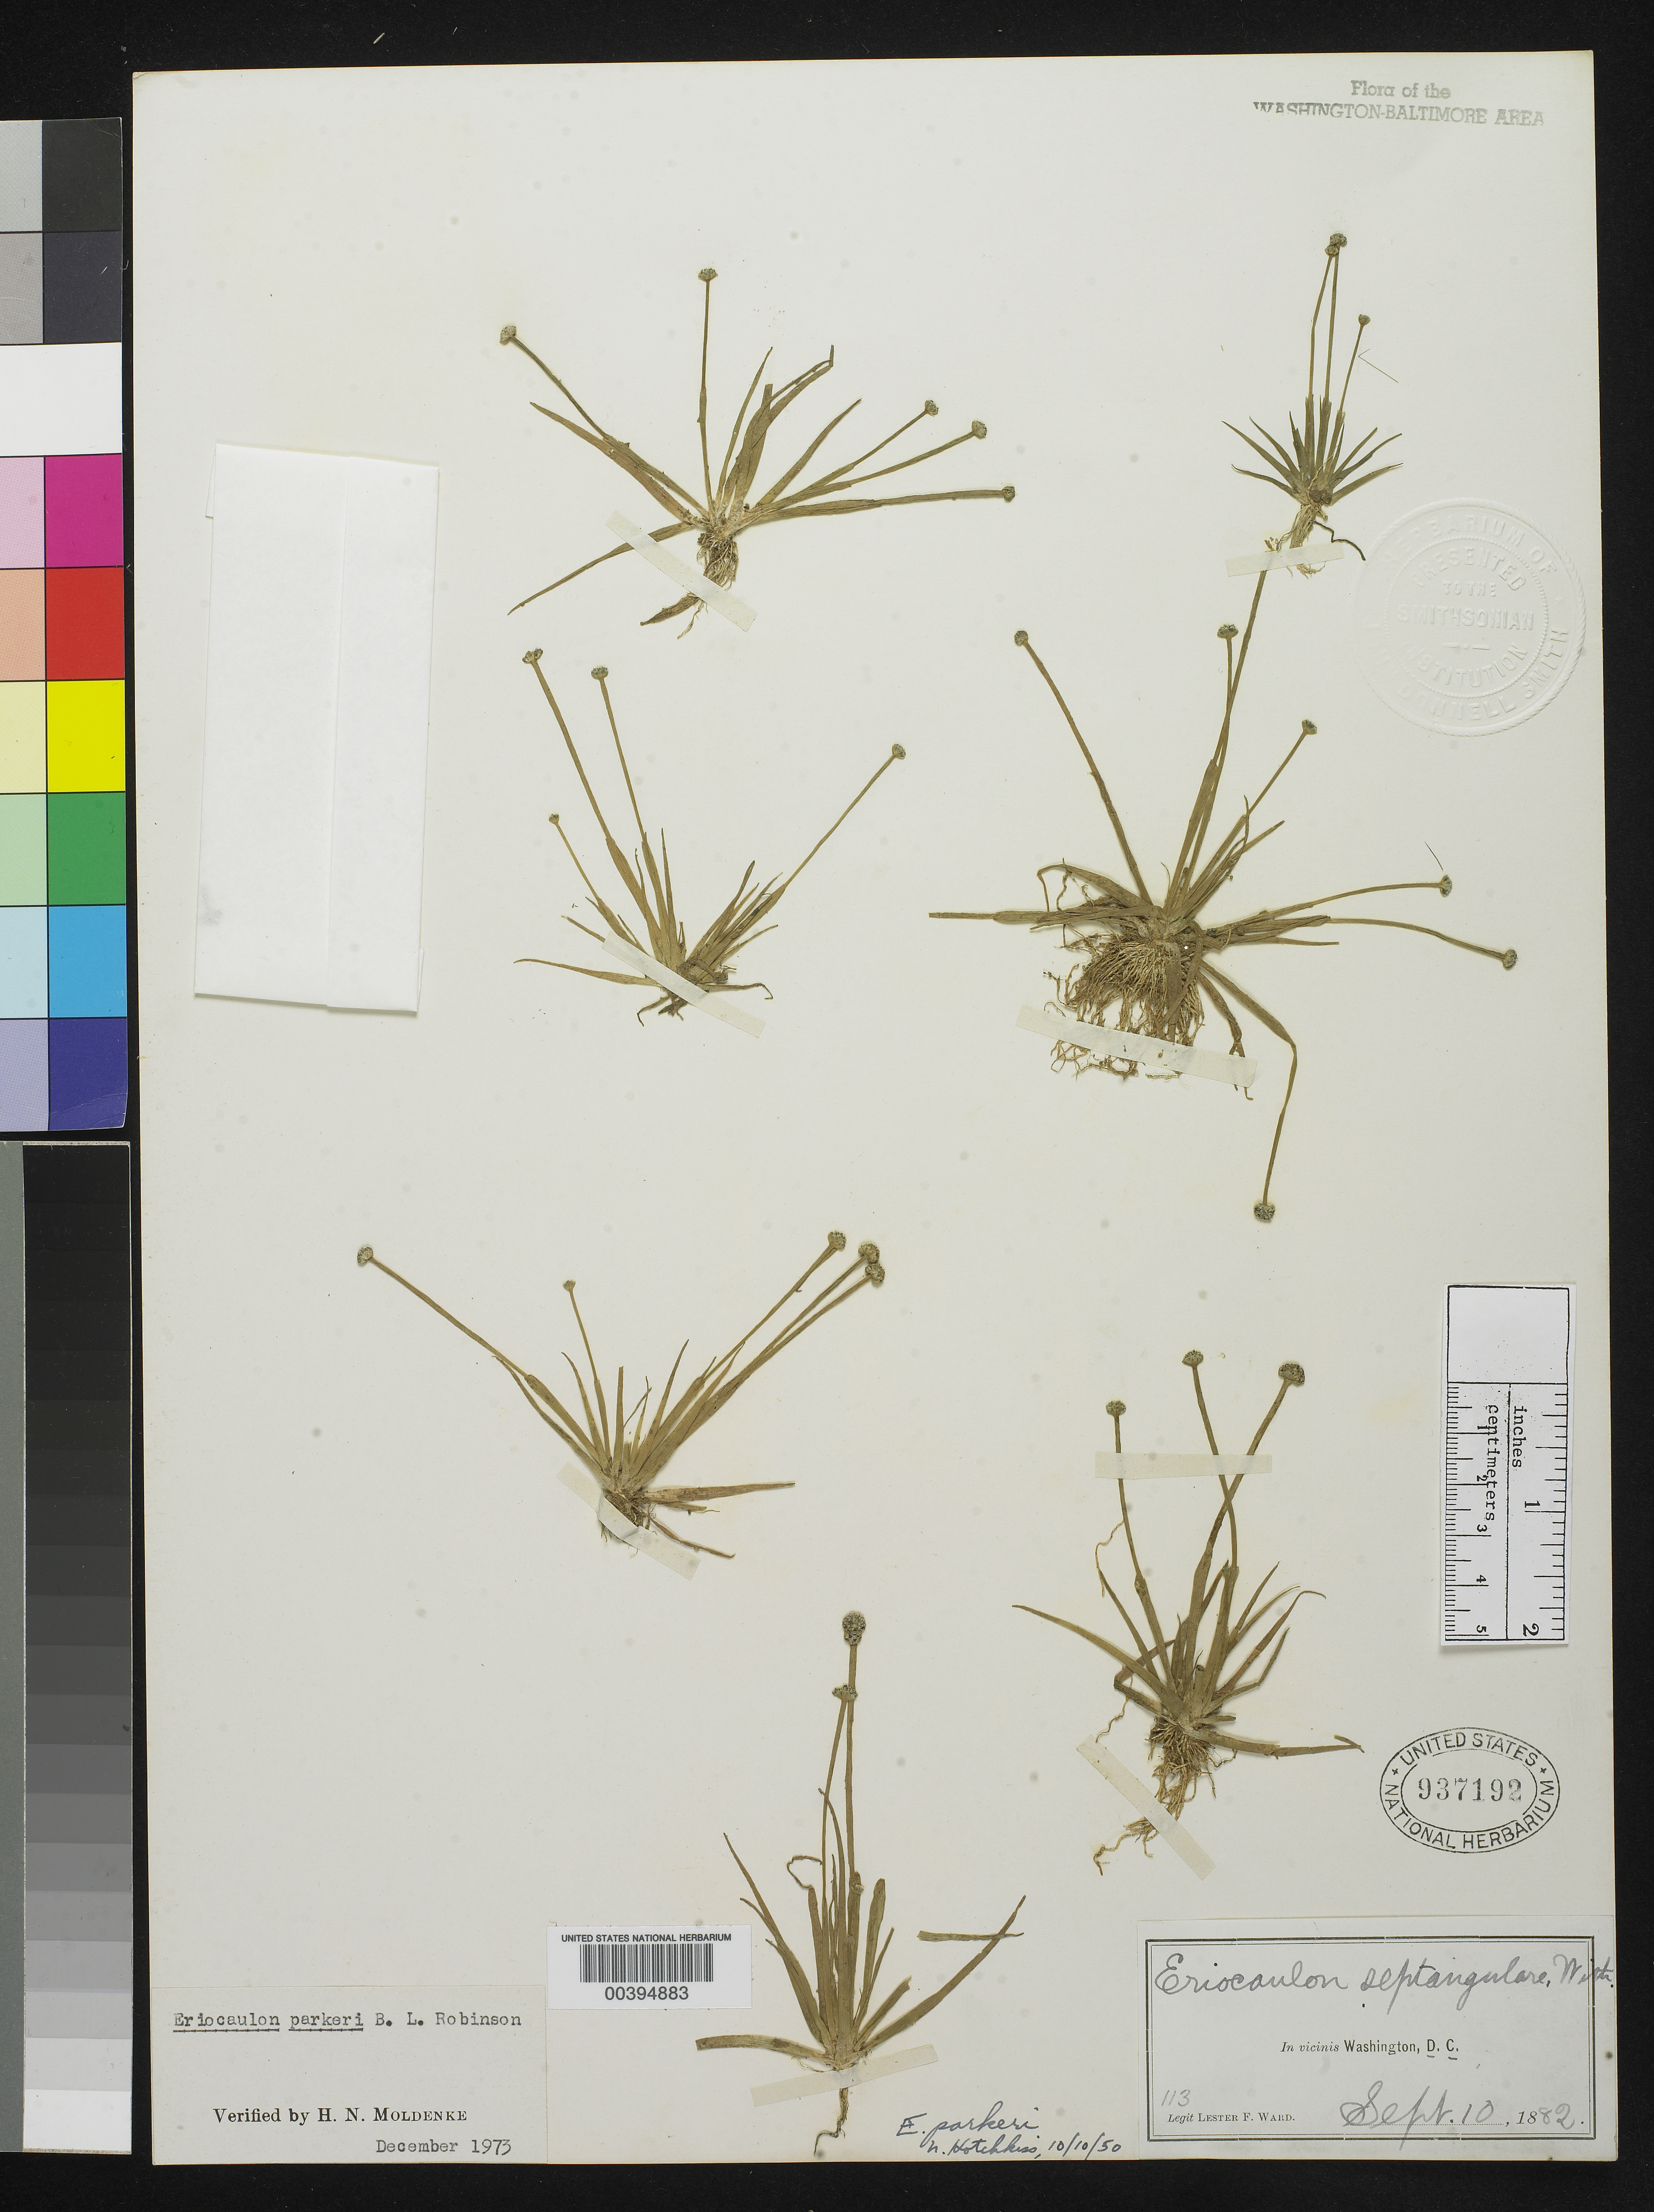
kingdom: Plantae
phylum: Tracheophyta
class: Liliopsida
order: Poales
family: Eriocaulaceae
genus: Eriocaulon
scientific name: Eriocaulon parkeri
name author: B.L. Rob.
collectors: L. F. Ward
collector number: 113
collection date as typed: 10 Sep 1882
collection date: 1882-09-10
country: United States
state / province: District of Columbia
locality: Vicinity of Washington, DC.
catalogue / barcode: US 937192